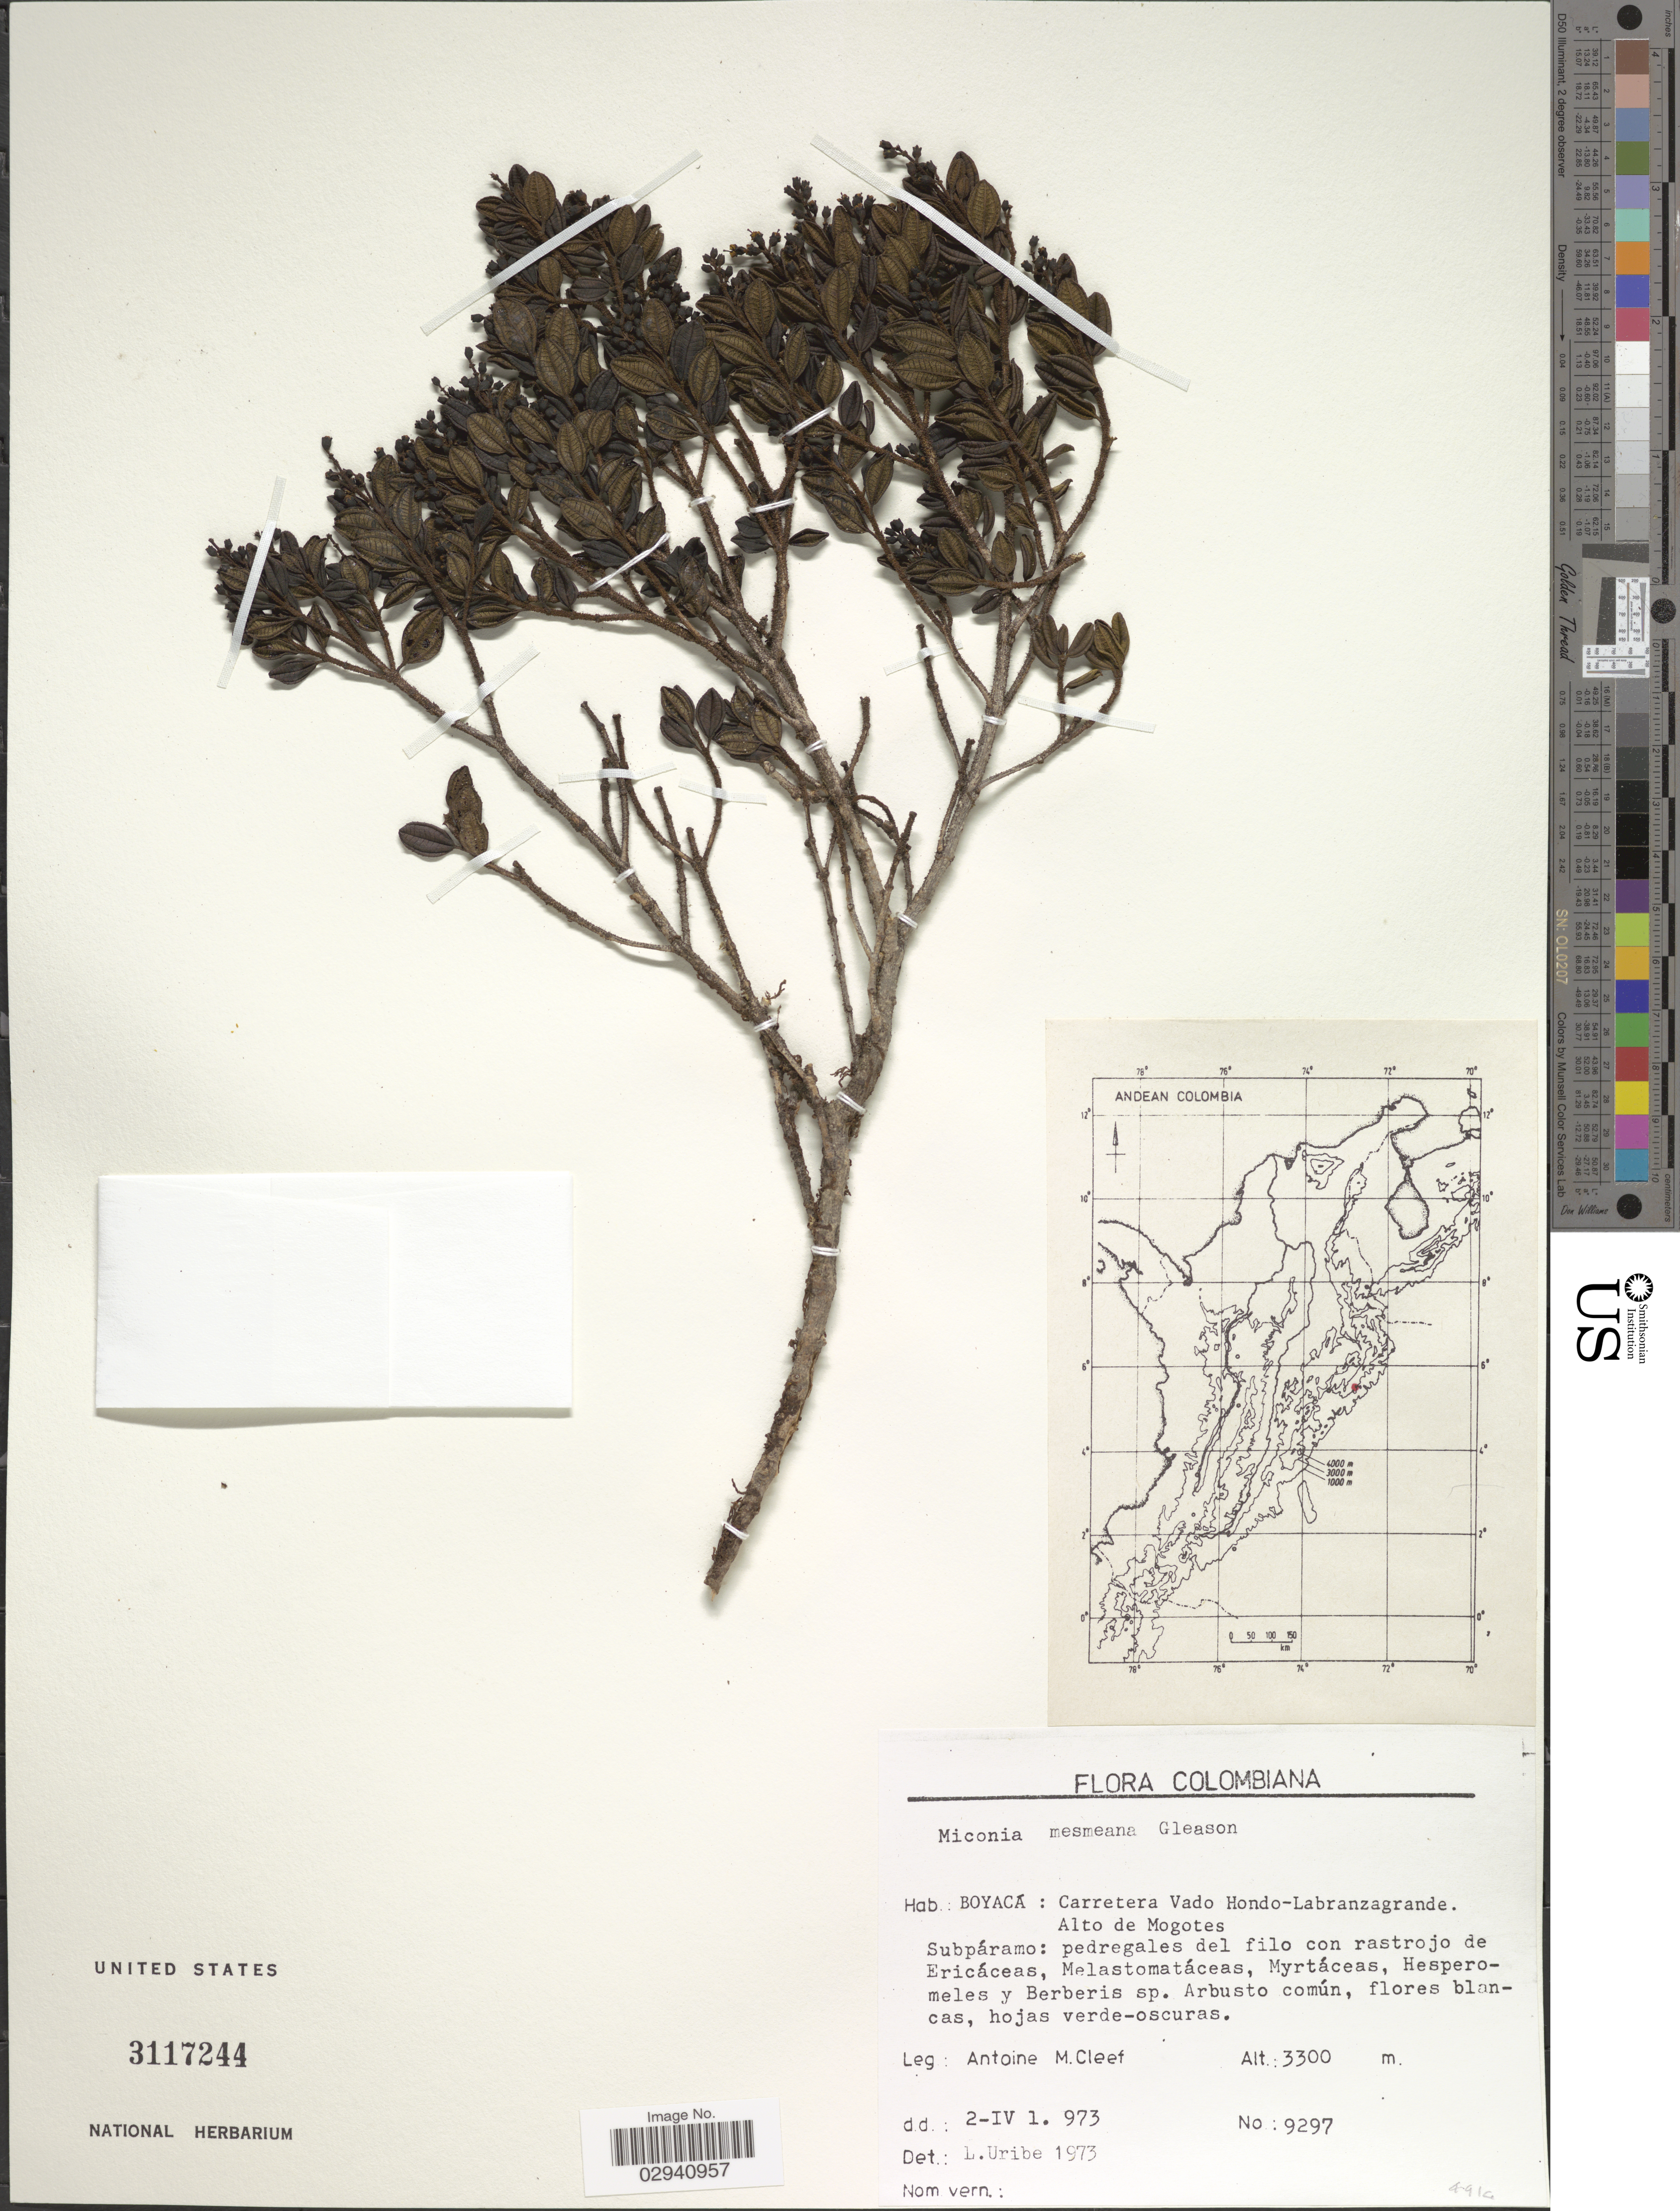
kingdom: Plantae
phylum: Tracheophyta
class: Magnoliopsida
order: Myrtales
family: Melastomataceae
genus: Miconia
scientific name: Miconia mesmeana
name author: Gleason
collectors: A. M. Cleef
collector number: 9297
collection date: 1973-04-02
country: Colombia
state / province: Boyacá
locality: Boyacá: Carretera Vado Hondo-Labranzagrande. Alto de Mogotes.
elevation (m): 3300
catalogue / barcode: US 3117244